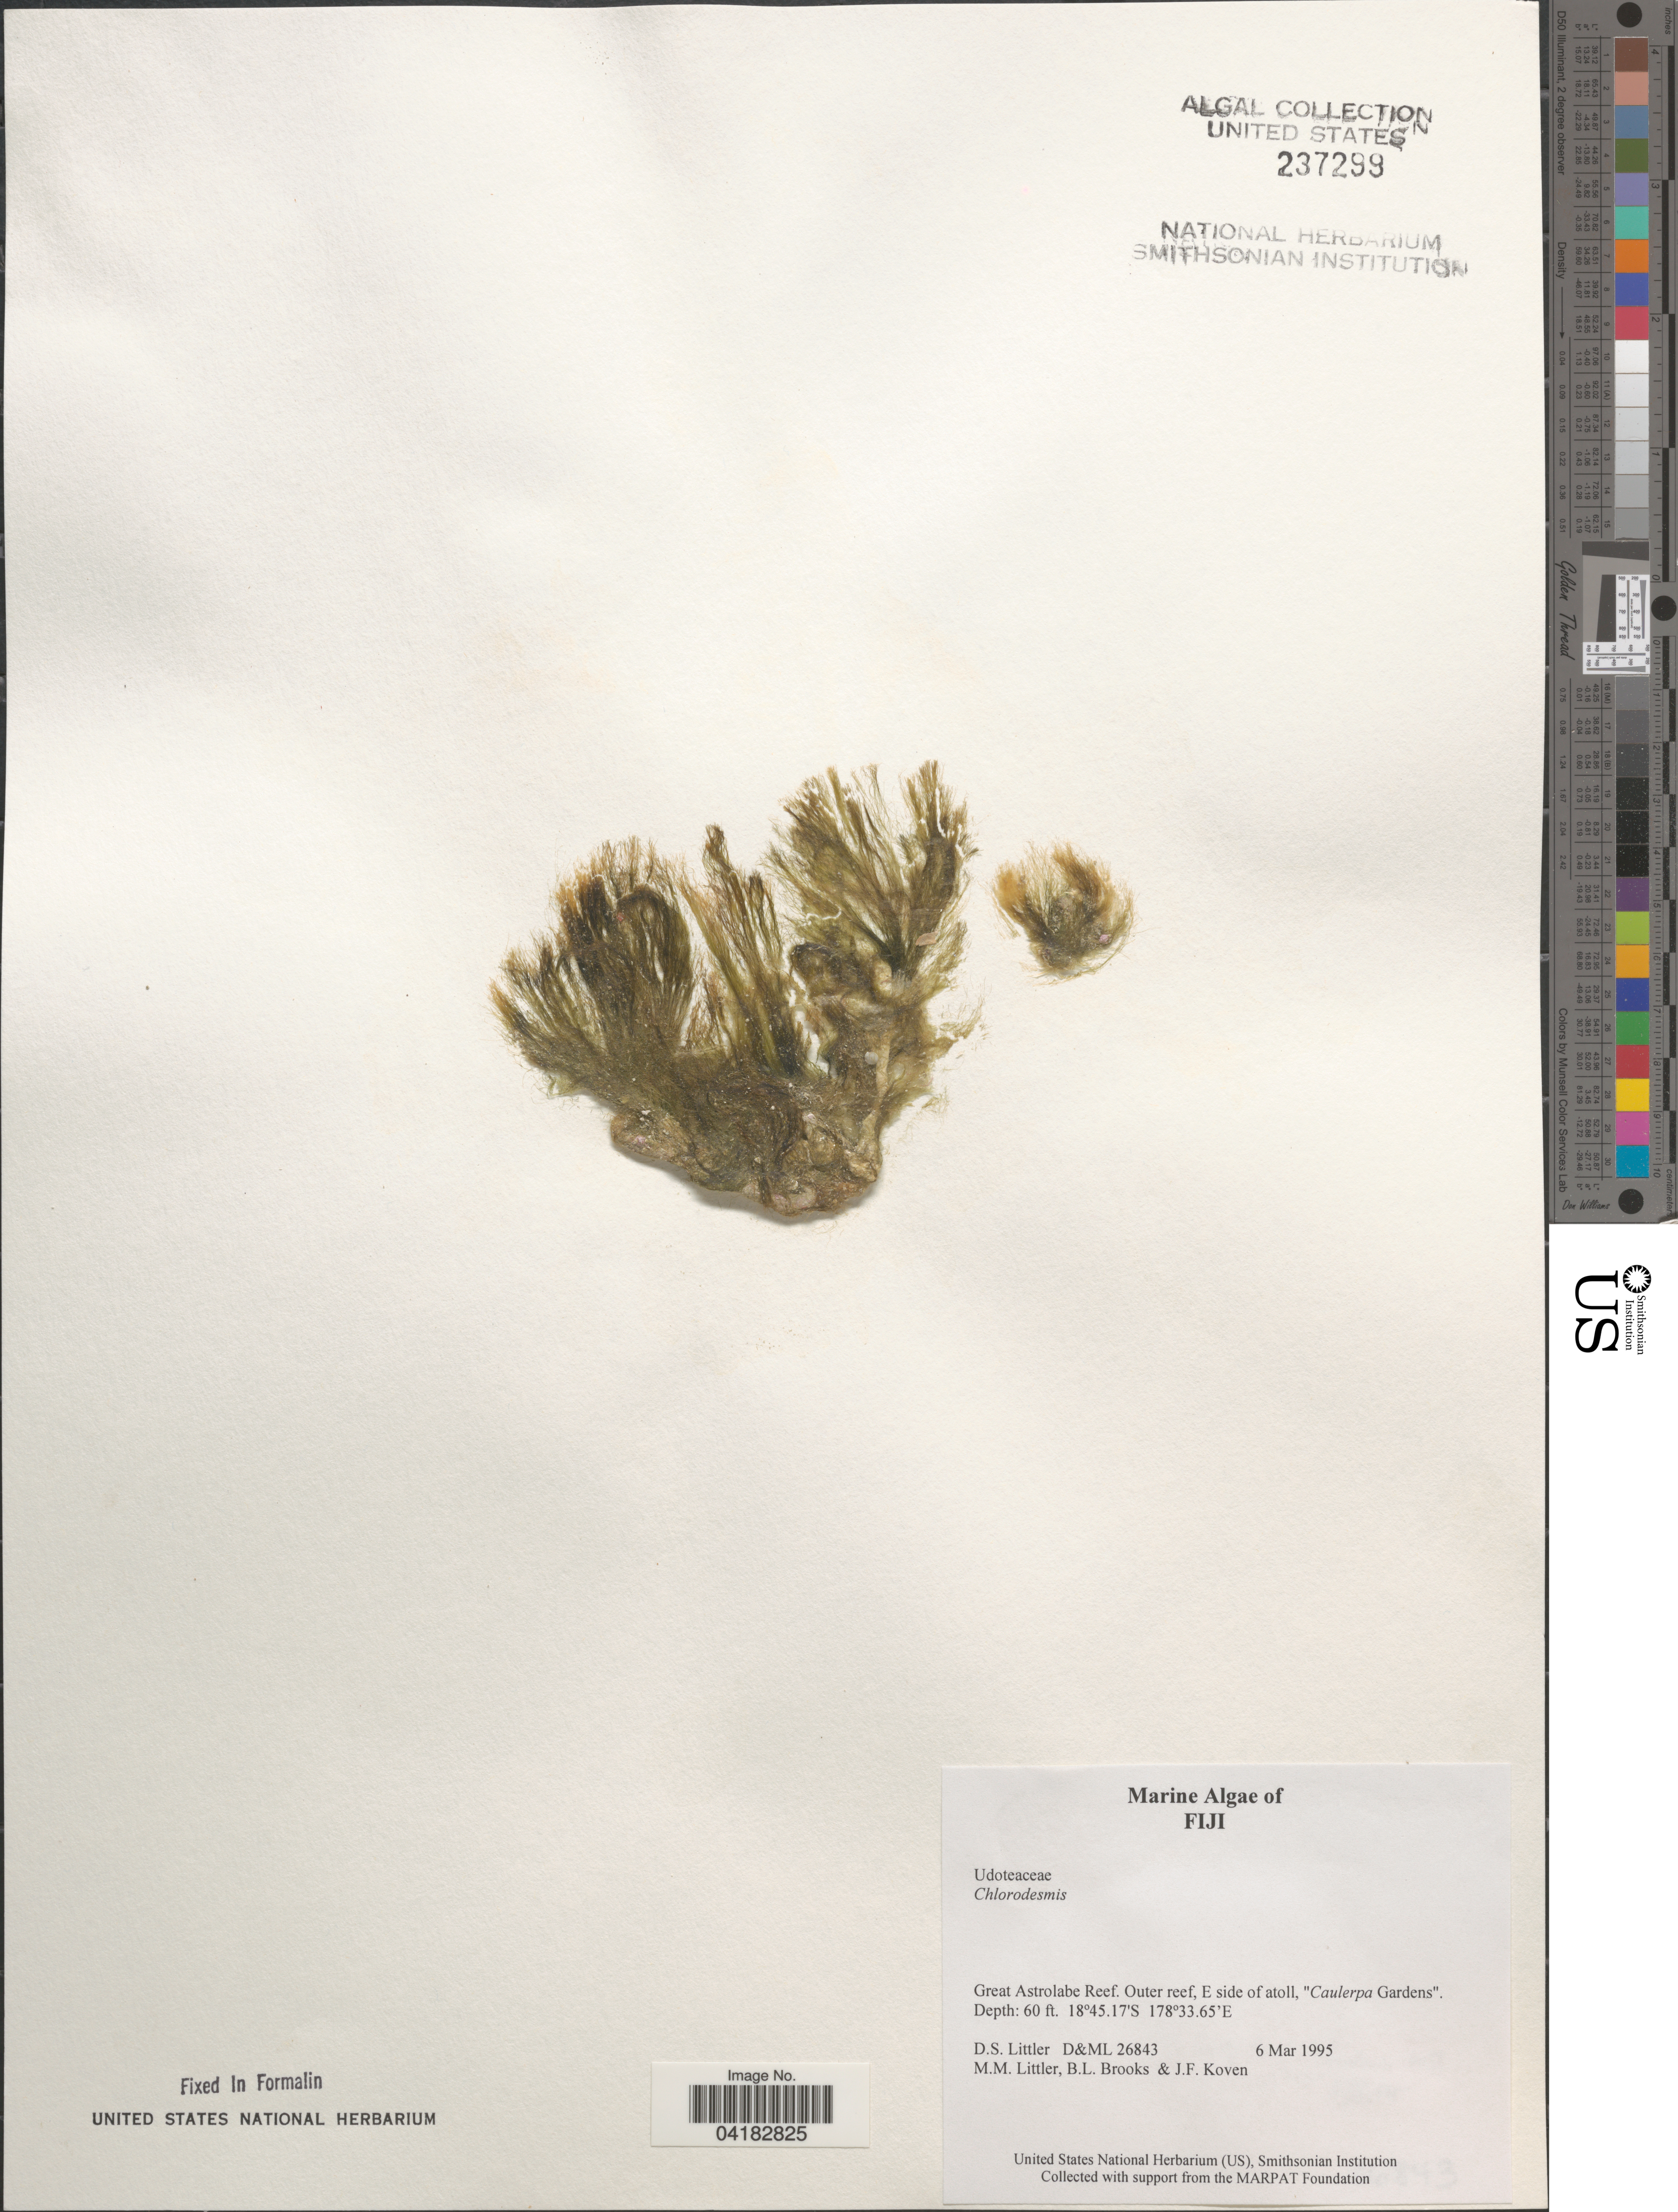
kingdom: Plantae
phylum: Chlorophyta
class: Ulvophyceae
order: Bryopsidales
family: Udoteaceae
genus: Chlorodesmis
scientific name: Chlorodesmis sp.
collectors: D. S. Littler, B. Brooks & J. Koven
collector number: D&ML26843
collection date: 1995-03-06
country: Fiji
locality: Great Astrolabe Reef. Outer reef, E side of atoll, "Caulerpa Gardens".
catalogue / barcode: US 237299